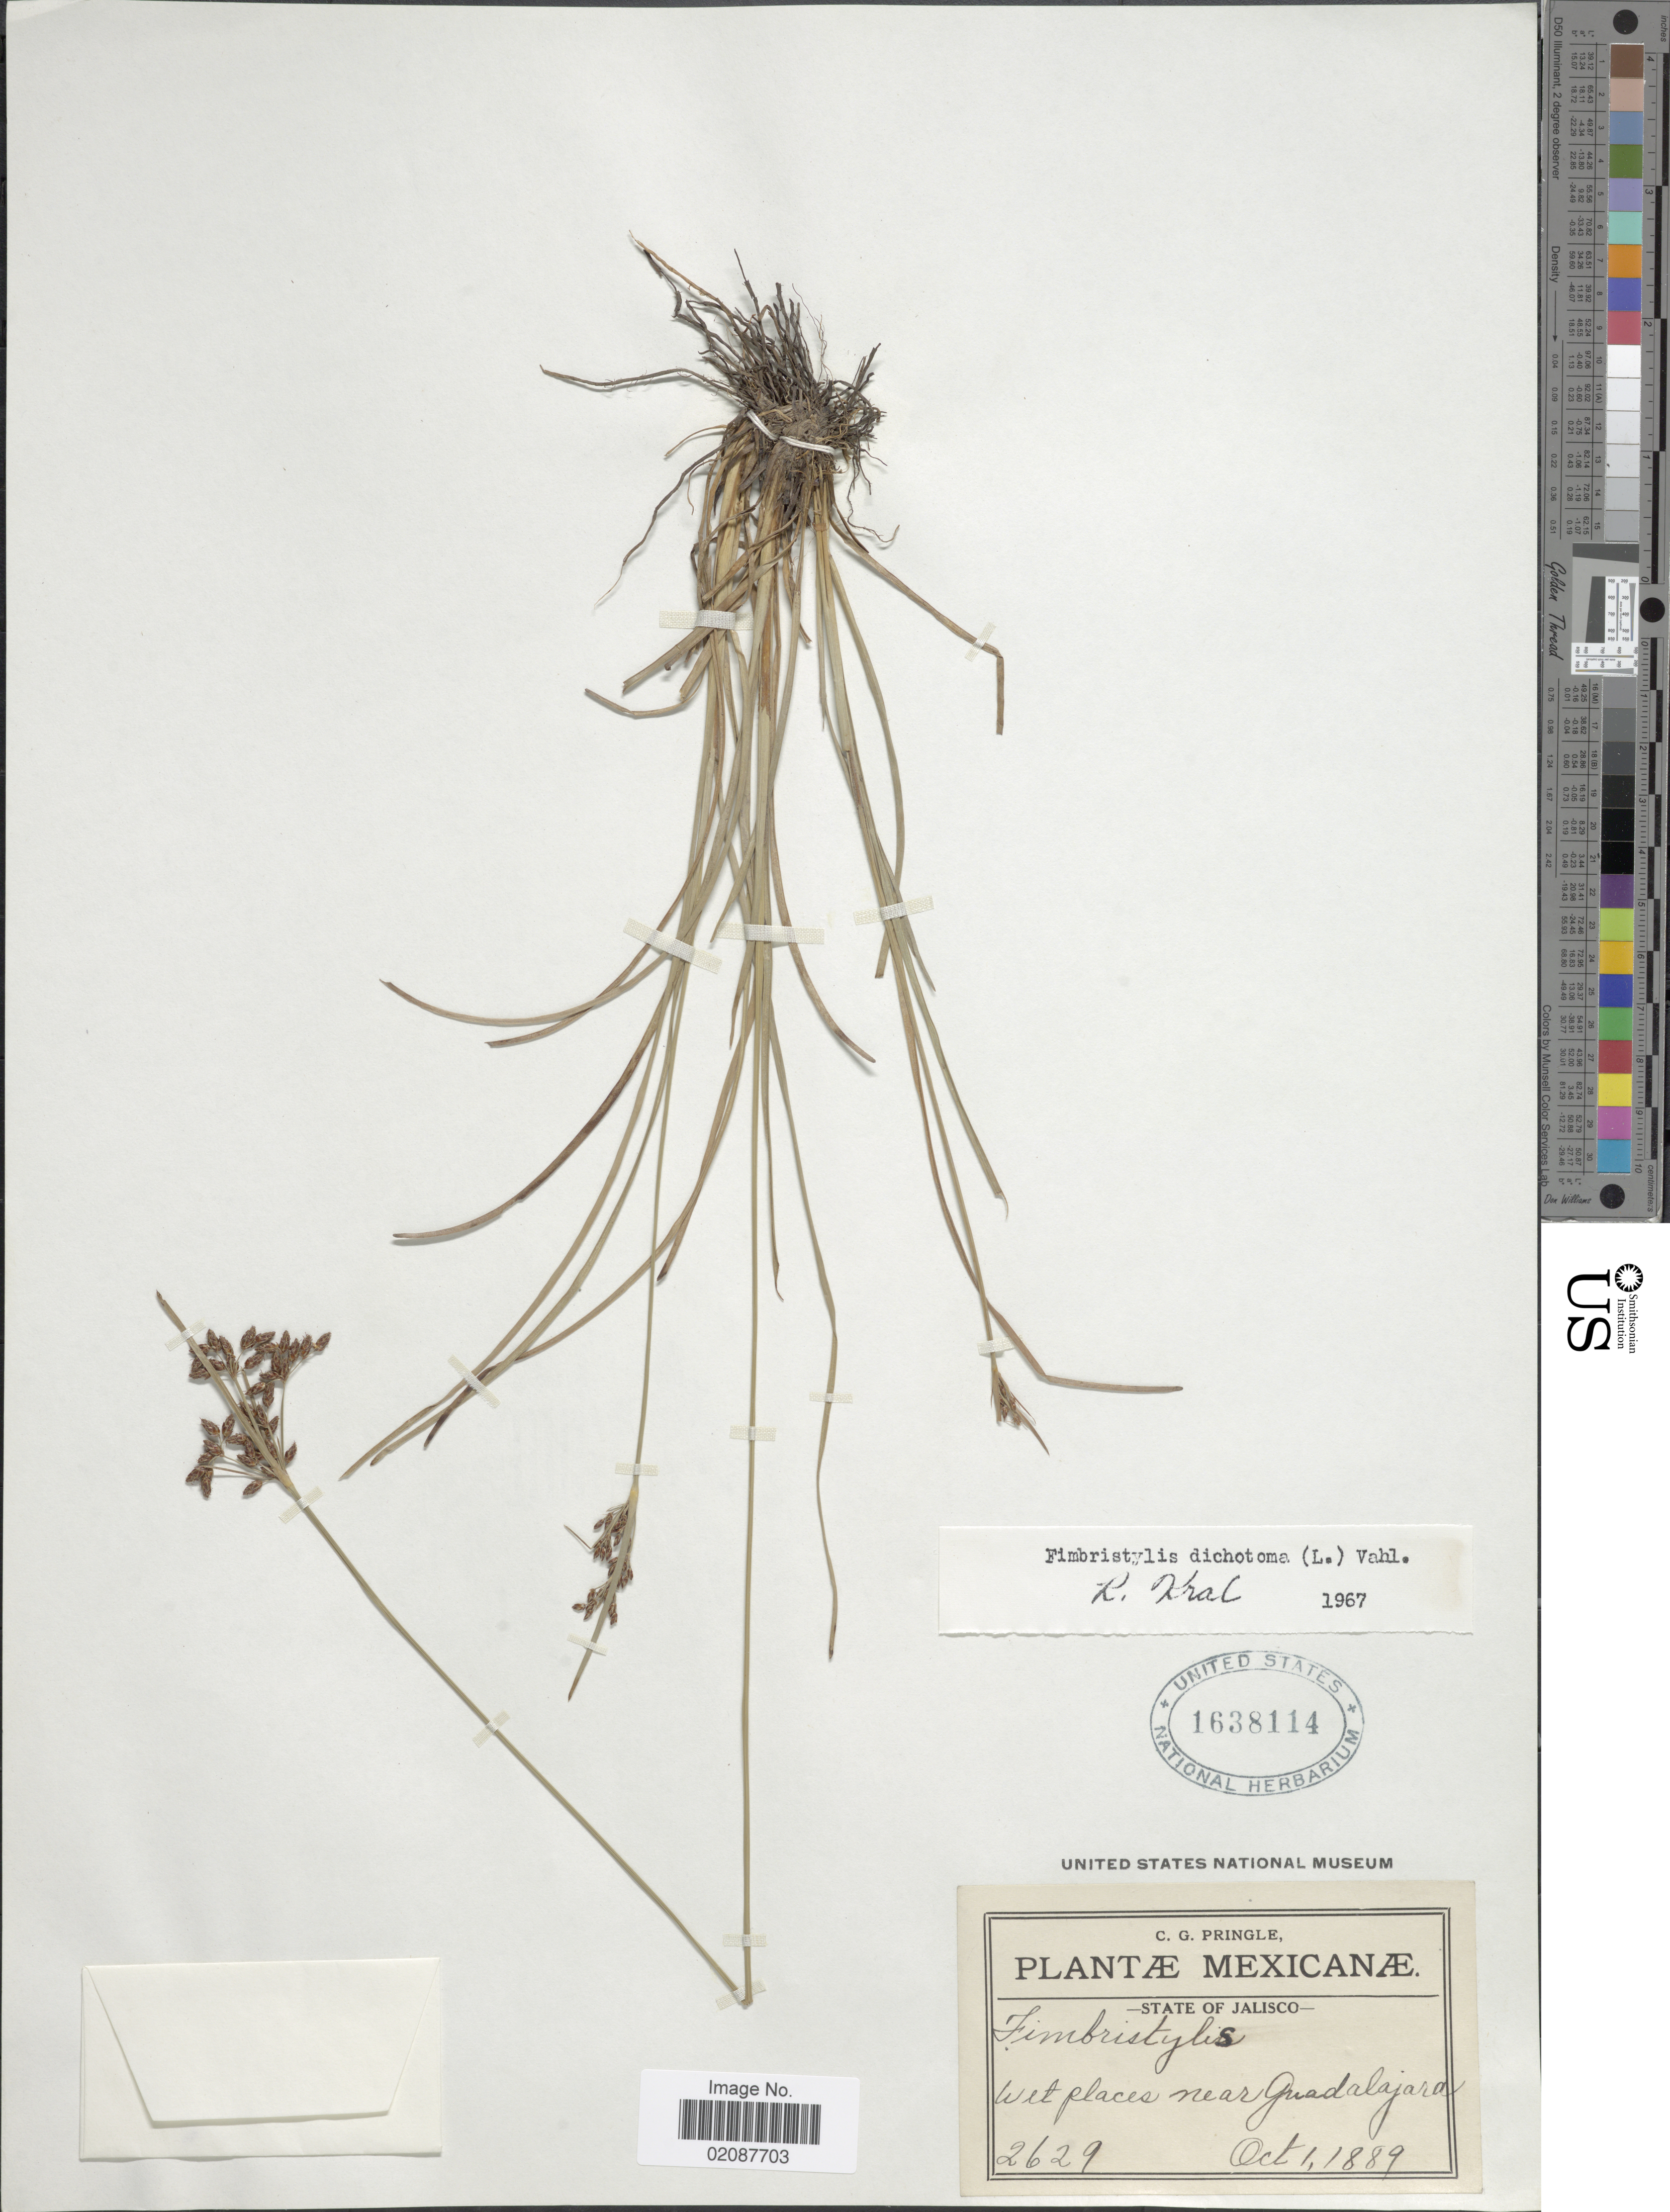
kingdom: Plantae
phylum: Tracheophyta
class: Liliopsida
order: Poales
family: Cyperaceae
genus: Fimbristylis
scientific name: Fimbristylis dichotoma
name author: (L.) Vahl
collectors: C. G. Pringle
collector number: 2629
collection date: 1889-10-01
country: Mexico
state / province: Jalisco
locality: Wet places near Guadalajara.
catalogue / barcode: US 1638114